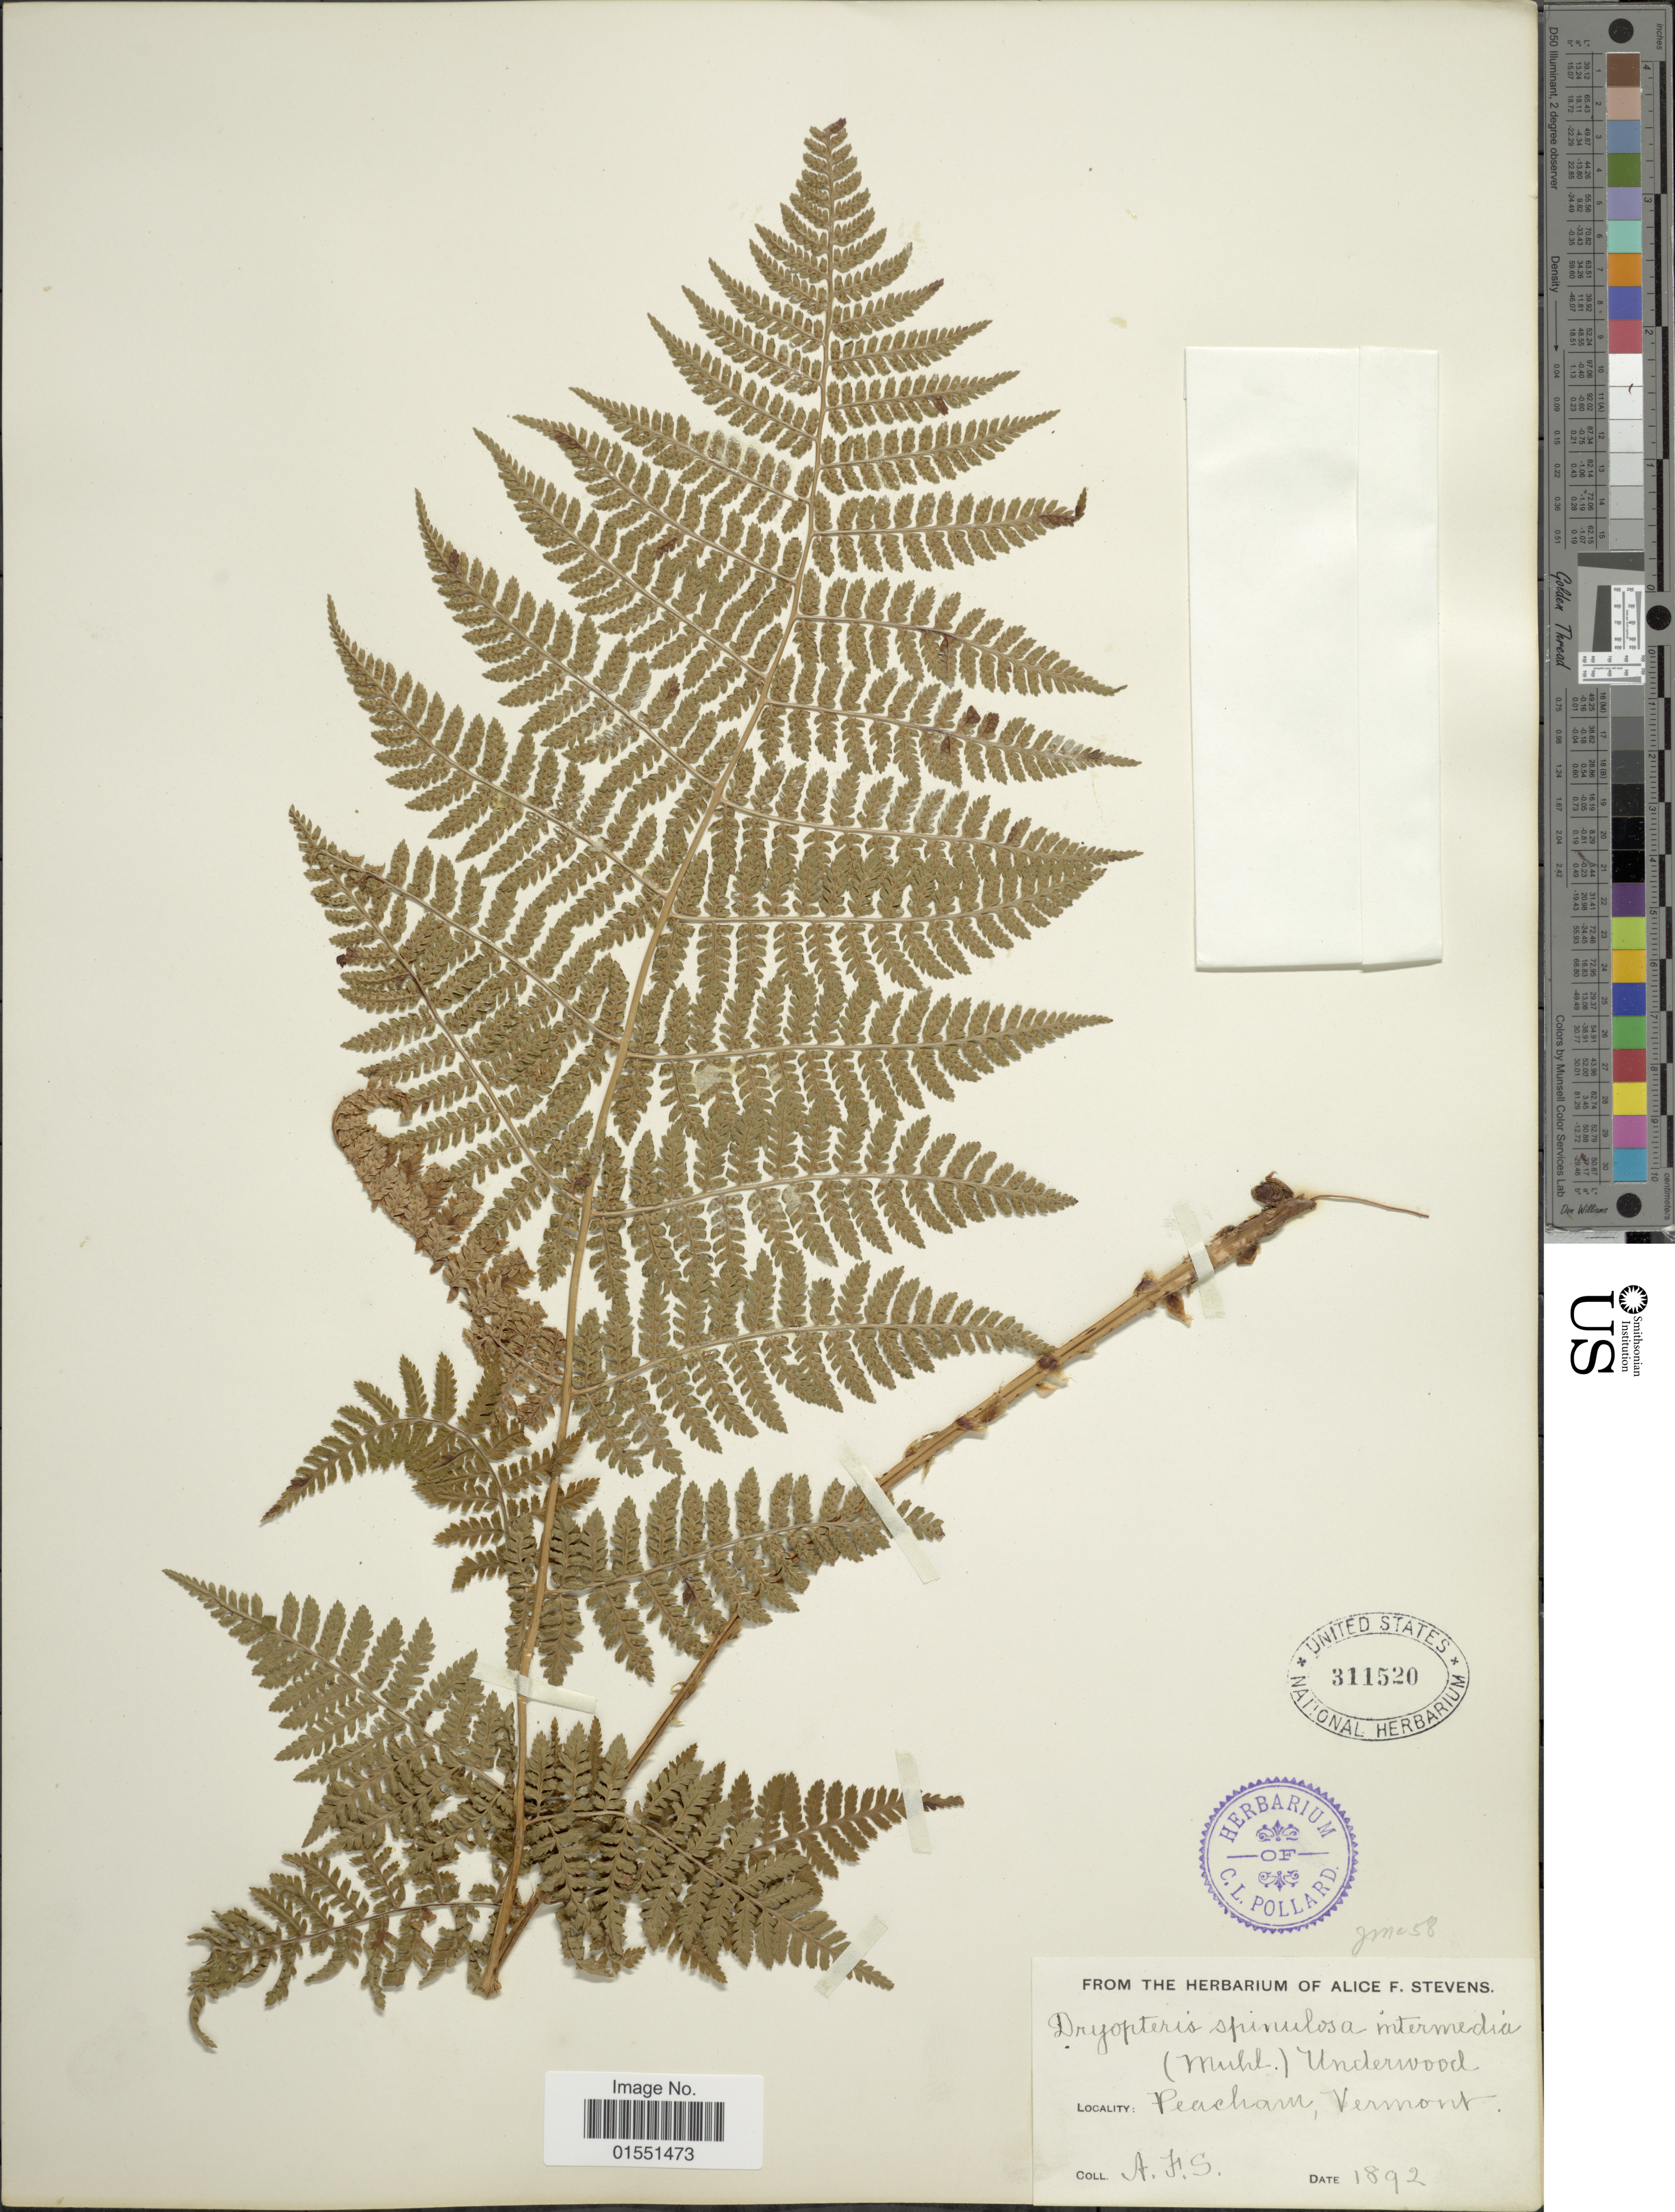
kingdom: Plantae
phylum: Tracheophyta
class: Polypodiopsida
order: Polypodiales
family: Dryopteridaceae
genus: Dryopteris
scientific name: Dryopteris intermedia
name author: (Muhl.) A. Gray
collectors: A. Stevens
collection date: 1892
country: United States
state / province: Vermont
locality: Peacham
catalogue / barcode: US 311520